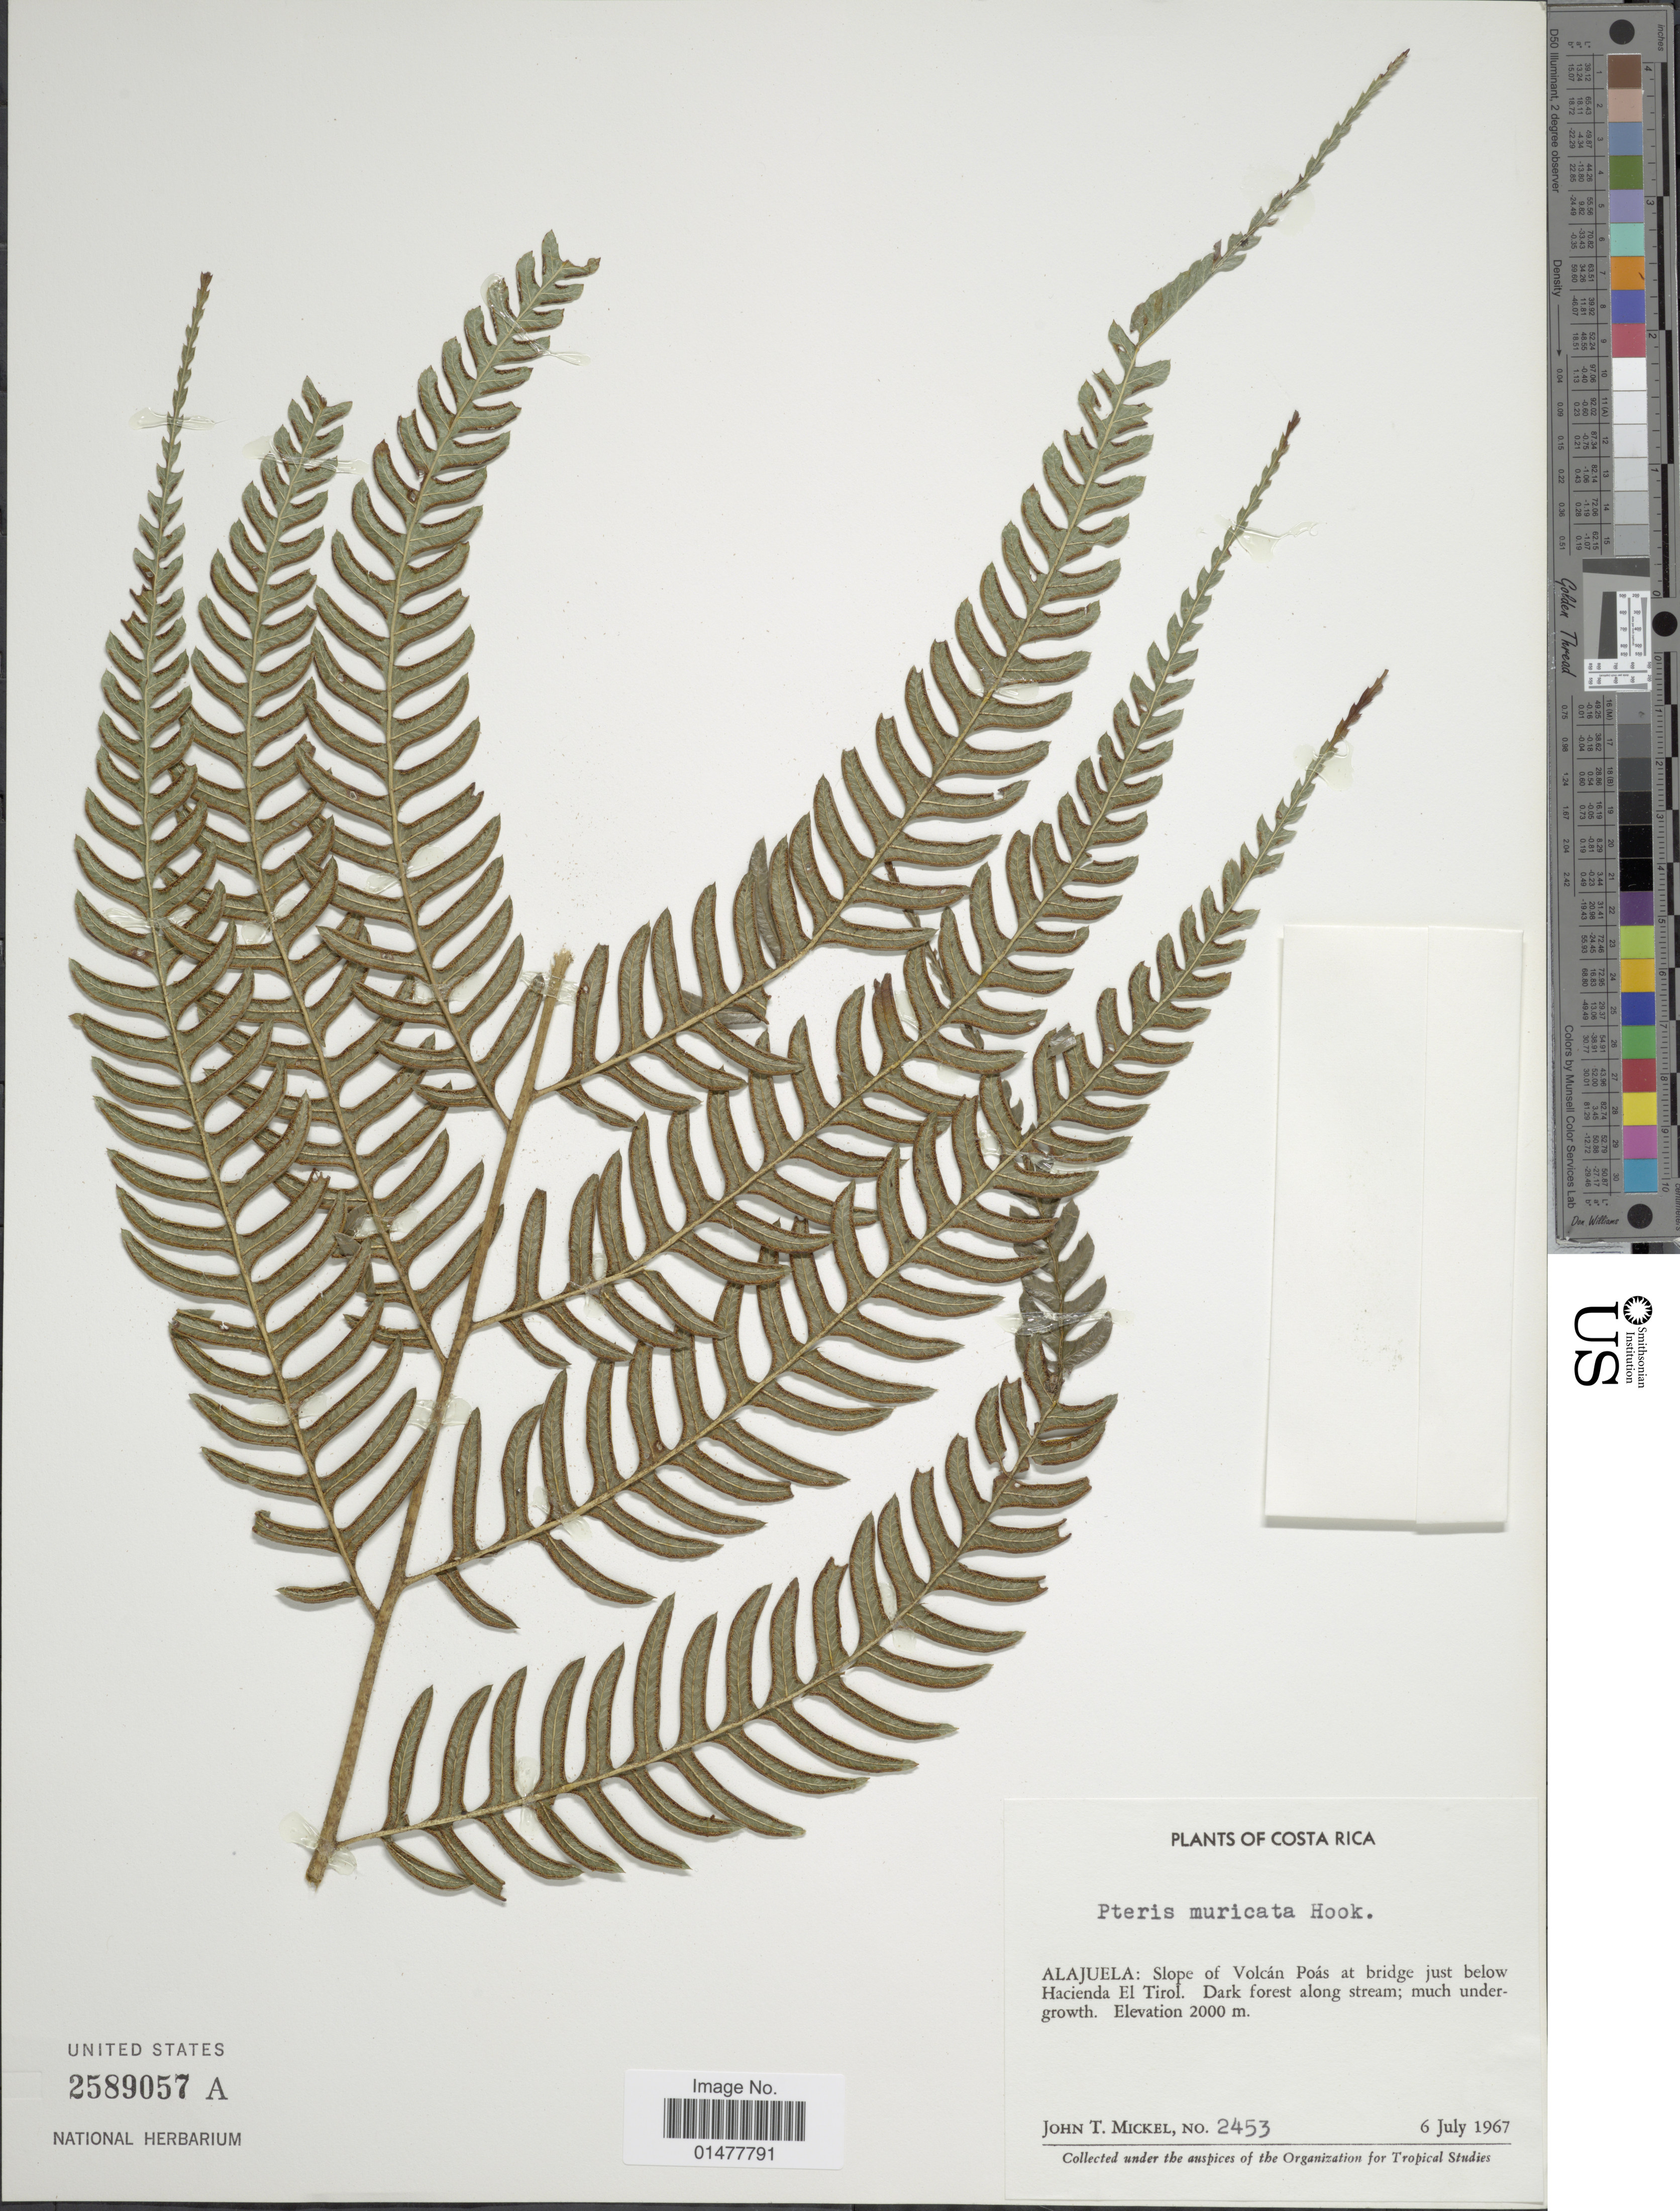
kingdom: Plantae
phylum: Tracheophyta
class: Polypodiopsida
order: Polypodiales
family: Pteridaceae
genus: Pteris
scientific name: Pteris muricatopedata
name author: A.L. Arbeláez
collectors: J. T. Mickel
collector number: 2453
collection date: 1967-07-06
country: Costa Rica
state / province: Alajuela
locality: Slope of Volcán Poás at bridge just below Hacienda El Tirol.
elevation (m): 2000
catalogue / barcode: US 2589057A